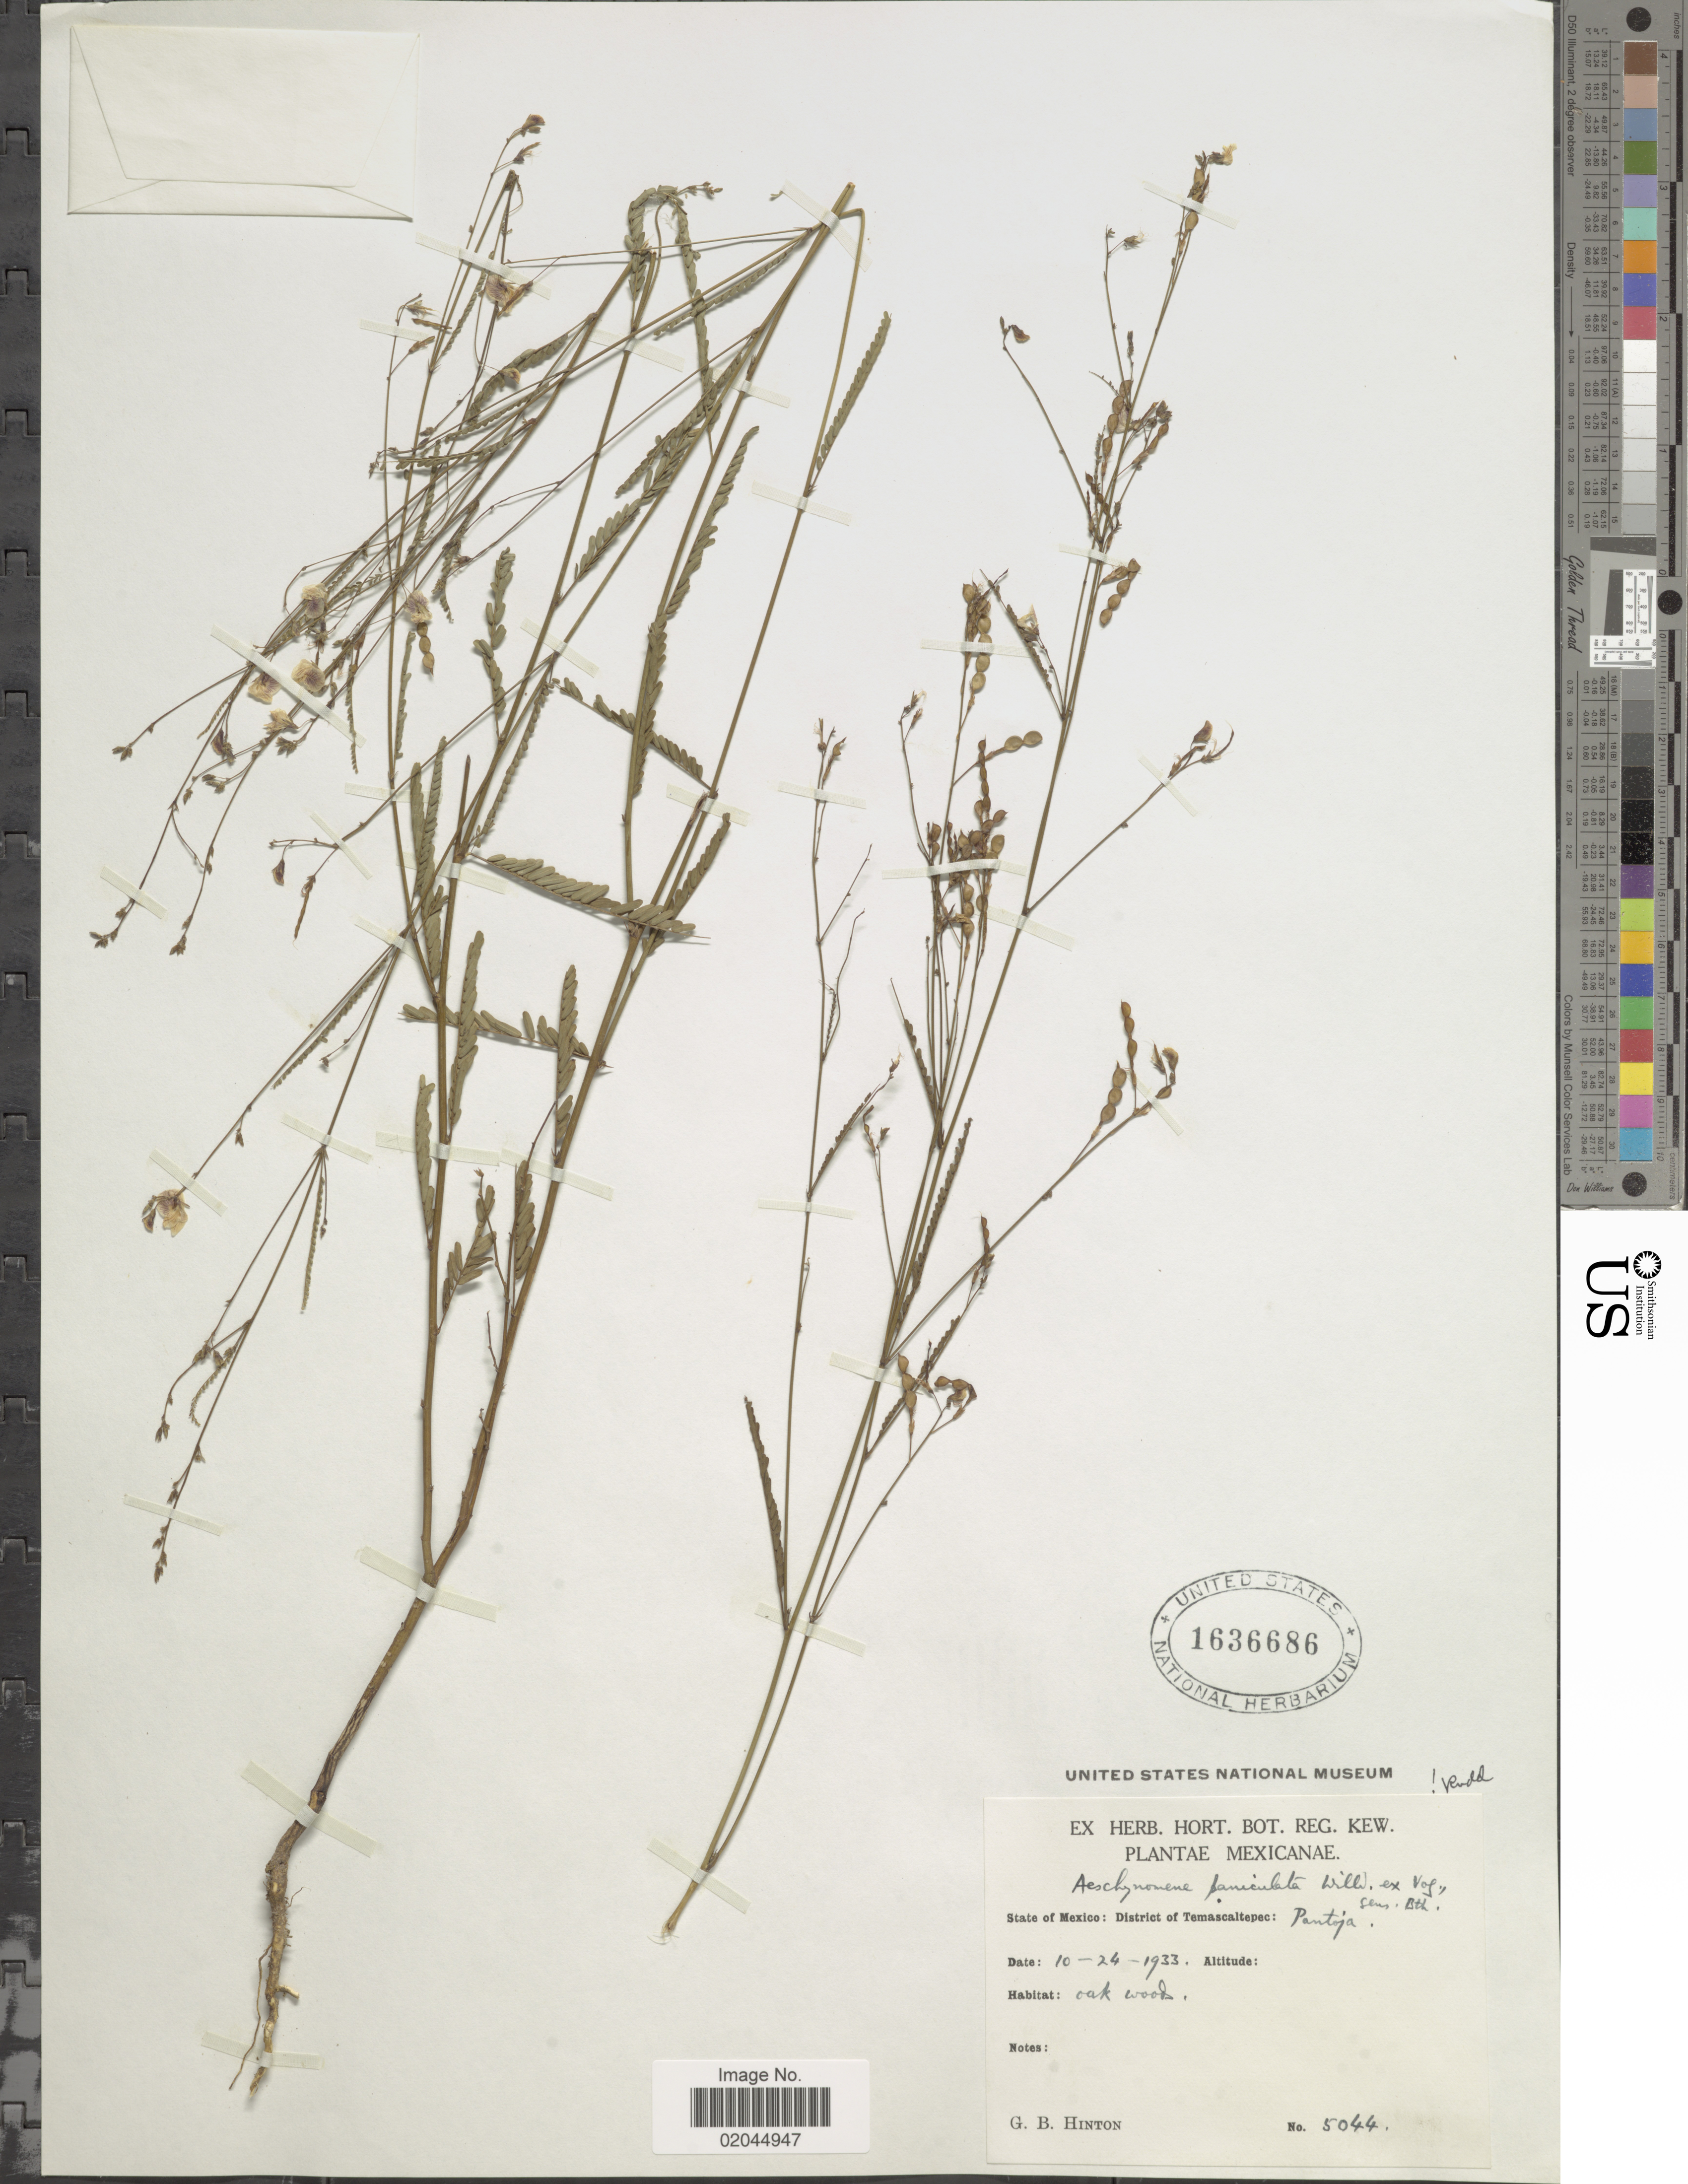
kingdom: Plantae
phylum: Tracheophyta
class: Magnoliopsida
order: Fabales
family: Fabaceae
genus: Aeschynomene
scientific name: Aeschynomene paniculata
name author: Vogel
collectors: G. B. Hinton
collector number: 5044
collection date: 1933-10-24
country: Mexico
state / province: México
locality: State of Mexico: District of Temascaltepec: Pantoja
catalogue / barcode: US 1636686